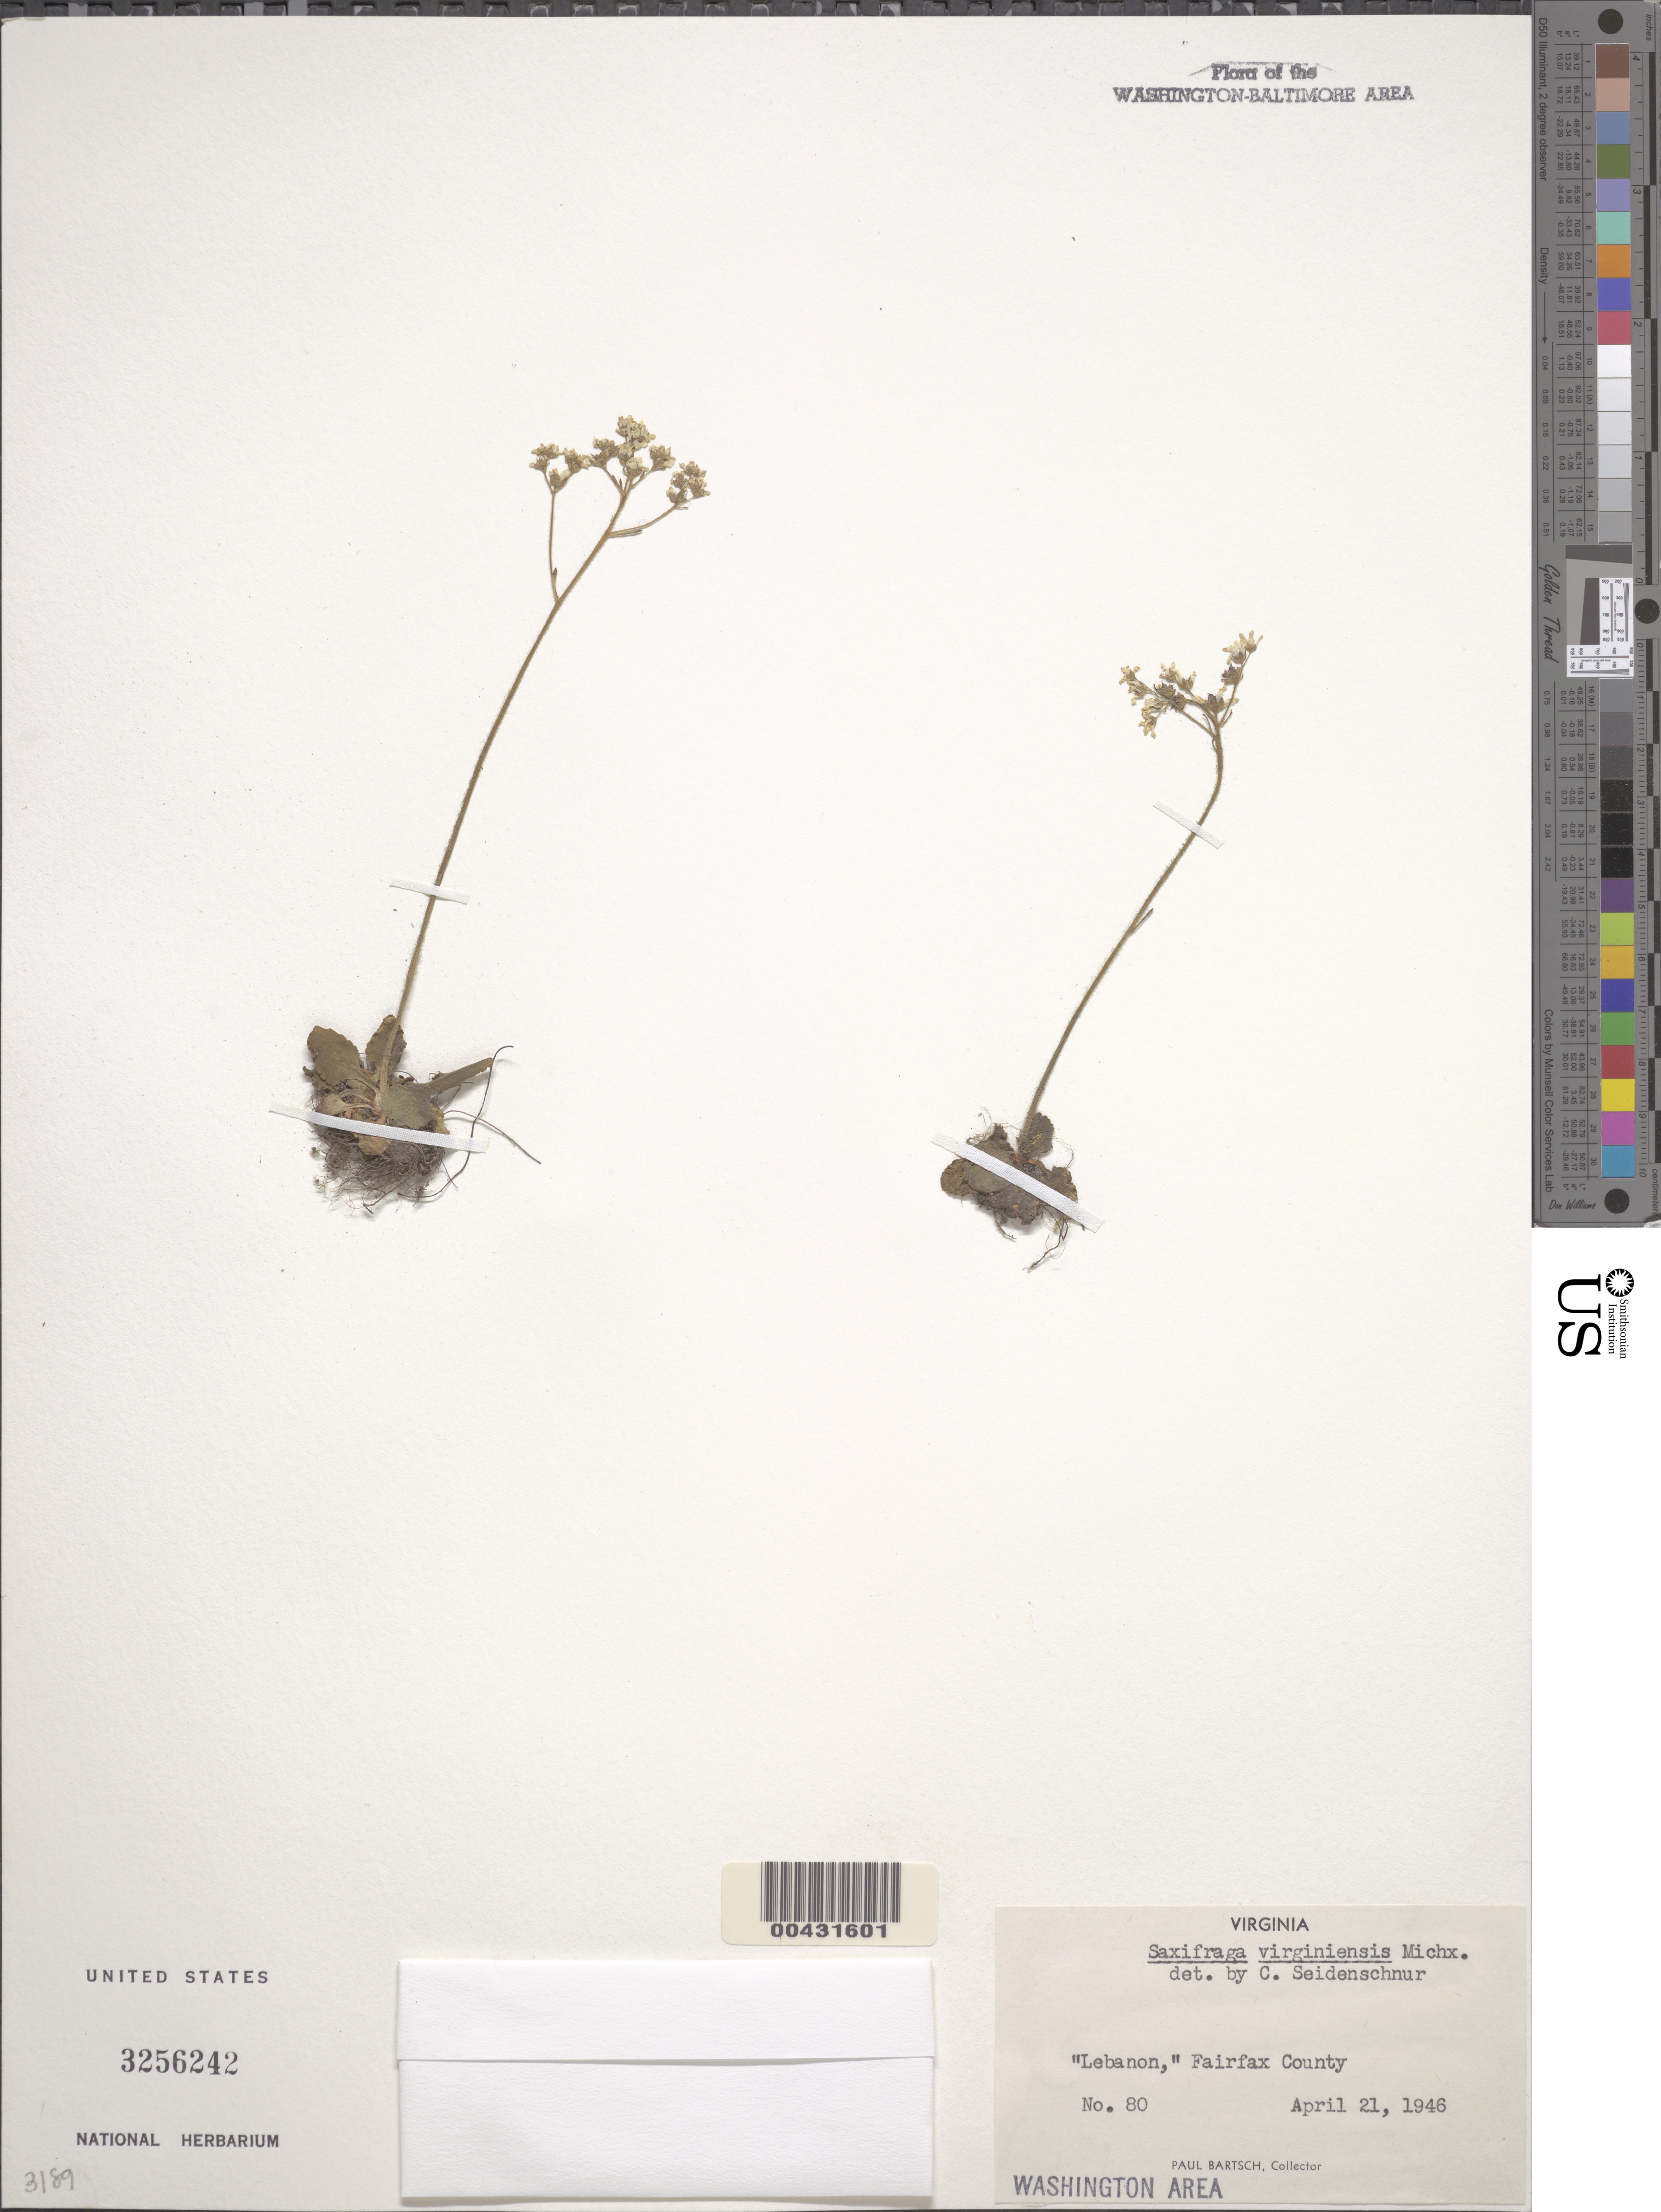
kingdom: Plantae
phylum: Tracheophyta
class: Magnoliopsida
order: Saxifragales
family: Saxifragaceae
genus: Micranthes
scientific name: Micranthes virginiensis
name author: (Michx.) Small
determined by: Strong, Mark T., (BOT), Smithsonian Institution - National Museum of Natural History (UNITED STATES)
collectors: P. Bartsch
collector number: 80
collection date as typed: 21 Apr 1946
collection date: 1946-04-21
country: United States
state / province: Virginia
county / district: Fairfax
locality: Lebanon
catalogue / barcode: US 3256242